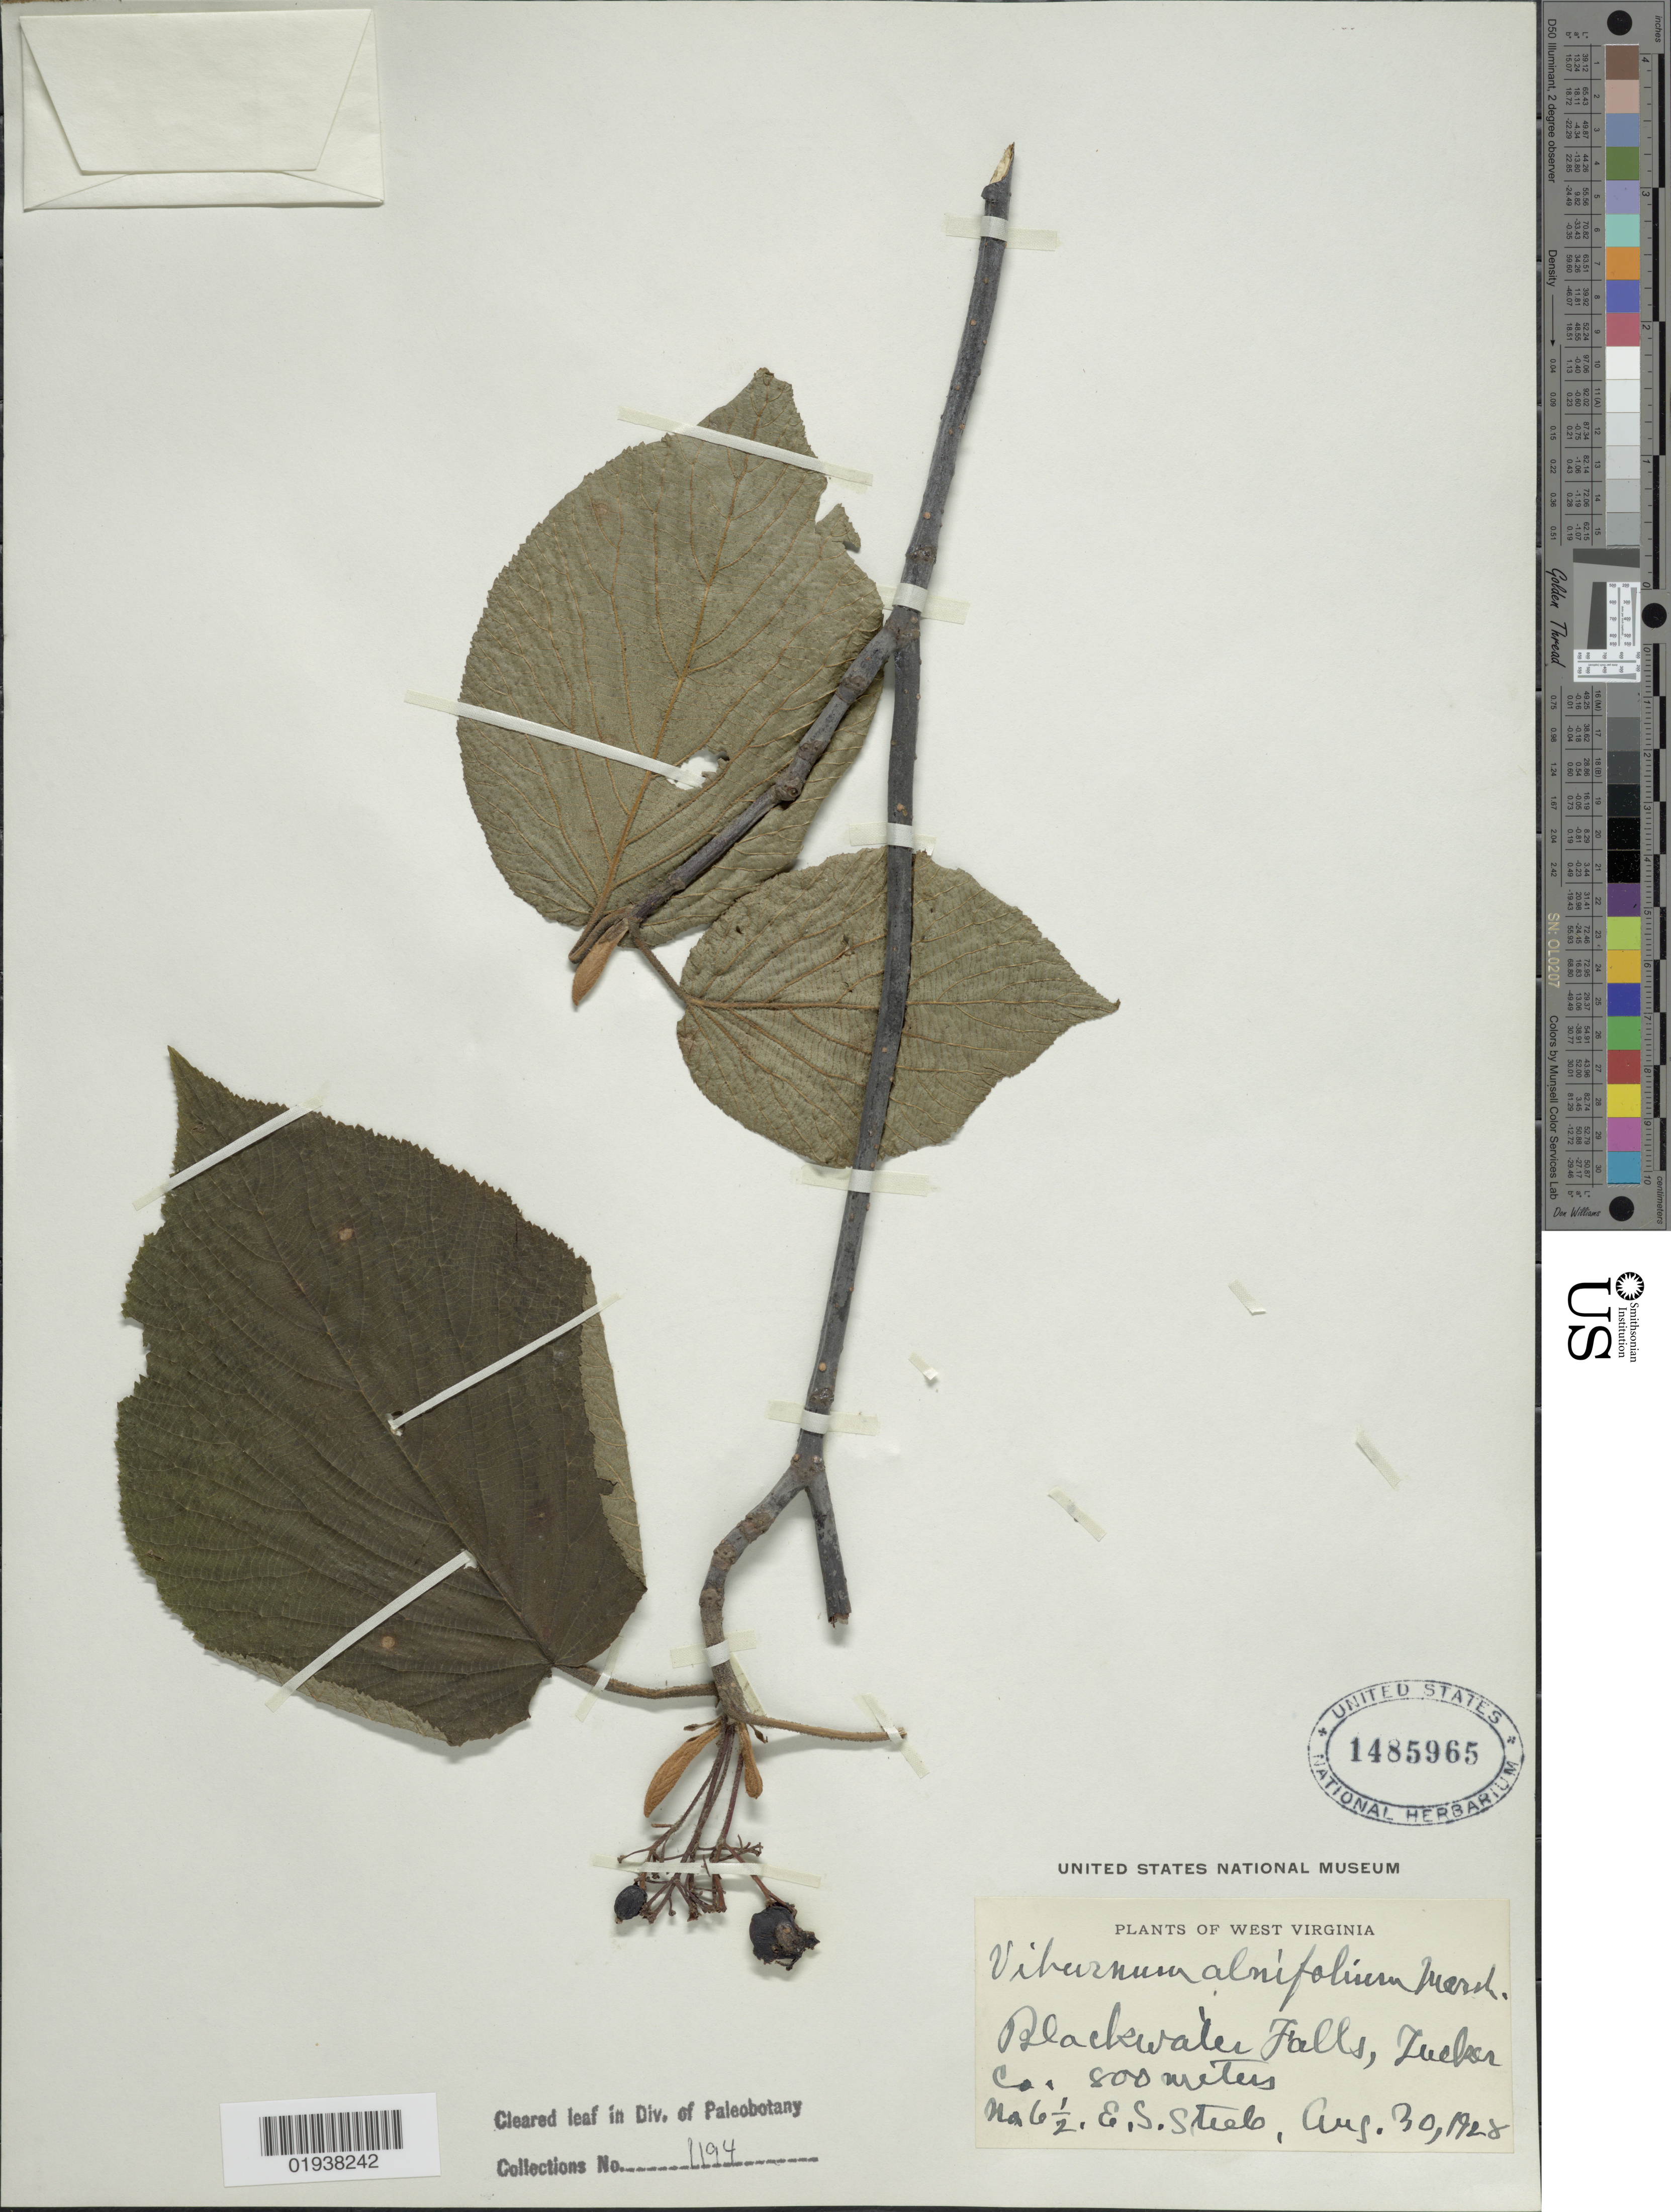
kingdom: Plantae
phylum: Tracheophyta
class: Magnoliopsida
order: Dipsacales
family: Viburnaceae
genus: Viburnum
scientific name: Viburnum alnifolium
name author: Marshall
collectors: E. Steele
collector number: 6½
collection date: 1928-08-30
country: United States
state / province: West Virginia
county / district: Tucker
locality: Blackwater Falls, Tucker Co.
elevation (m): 800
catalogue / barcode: US 1485965